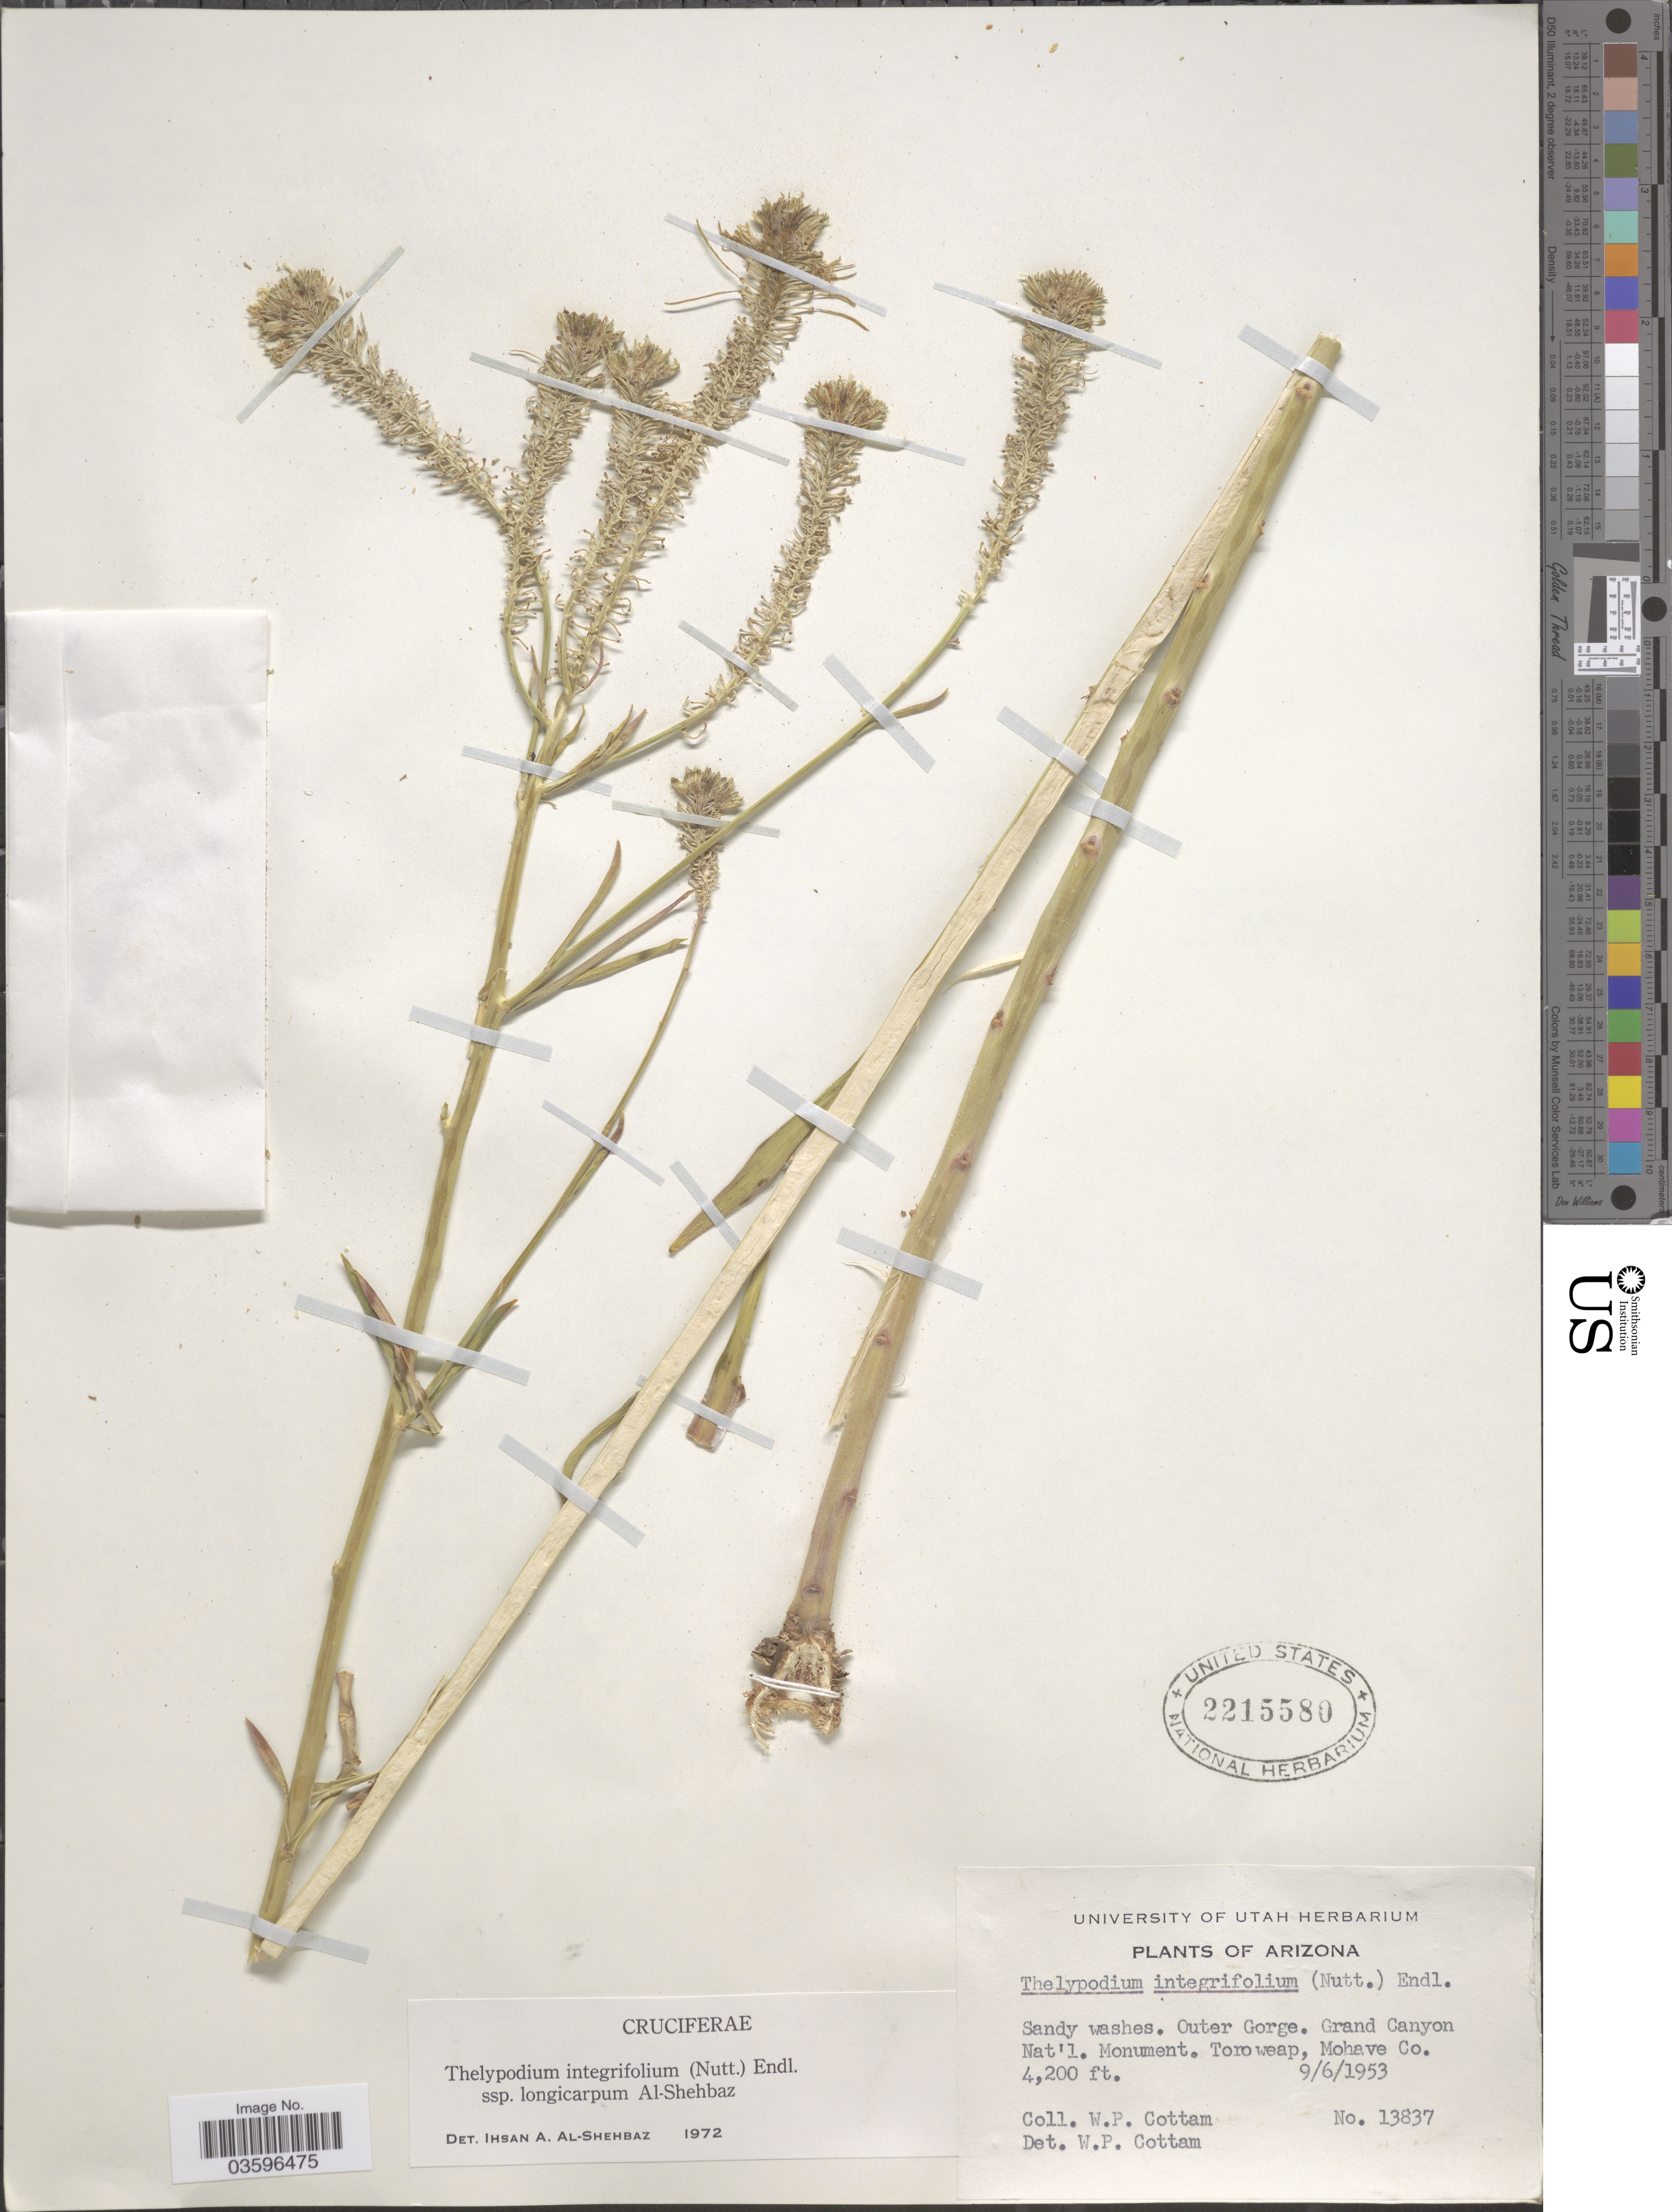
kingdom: Plantae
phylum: Tracheophyta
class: Magnoliopsida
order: Brassicales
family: Brassicaceae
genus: Thelypodium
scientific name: Thelypodium integrifolium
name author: (Nutt.) Endl.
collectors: W. Cottam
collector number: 13837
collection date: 1953-09-06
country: United States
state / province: Arizona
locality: Outer Gorge. Grand Canyon Nat'l Monument. Torowap, Mohave Co.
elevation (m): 1280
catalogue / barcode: US 2215580